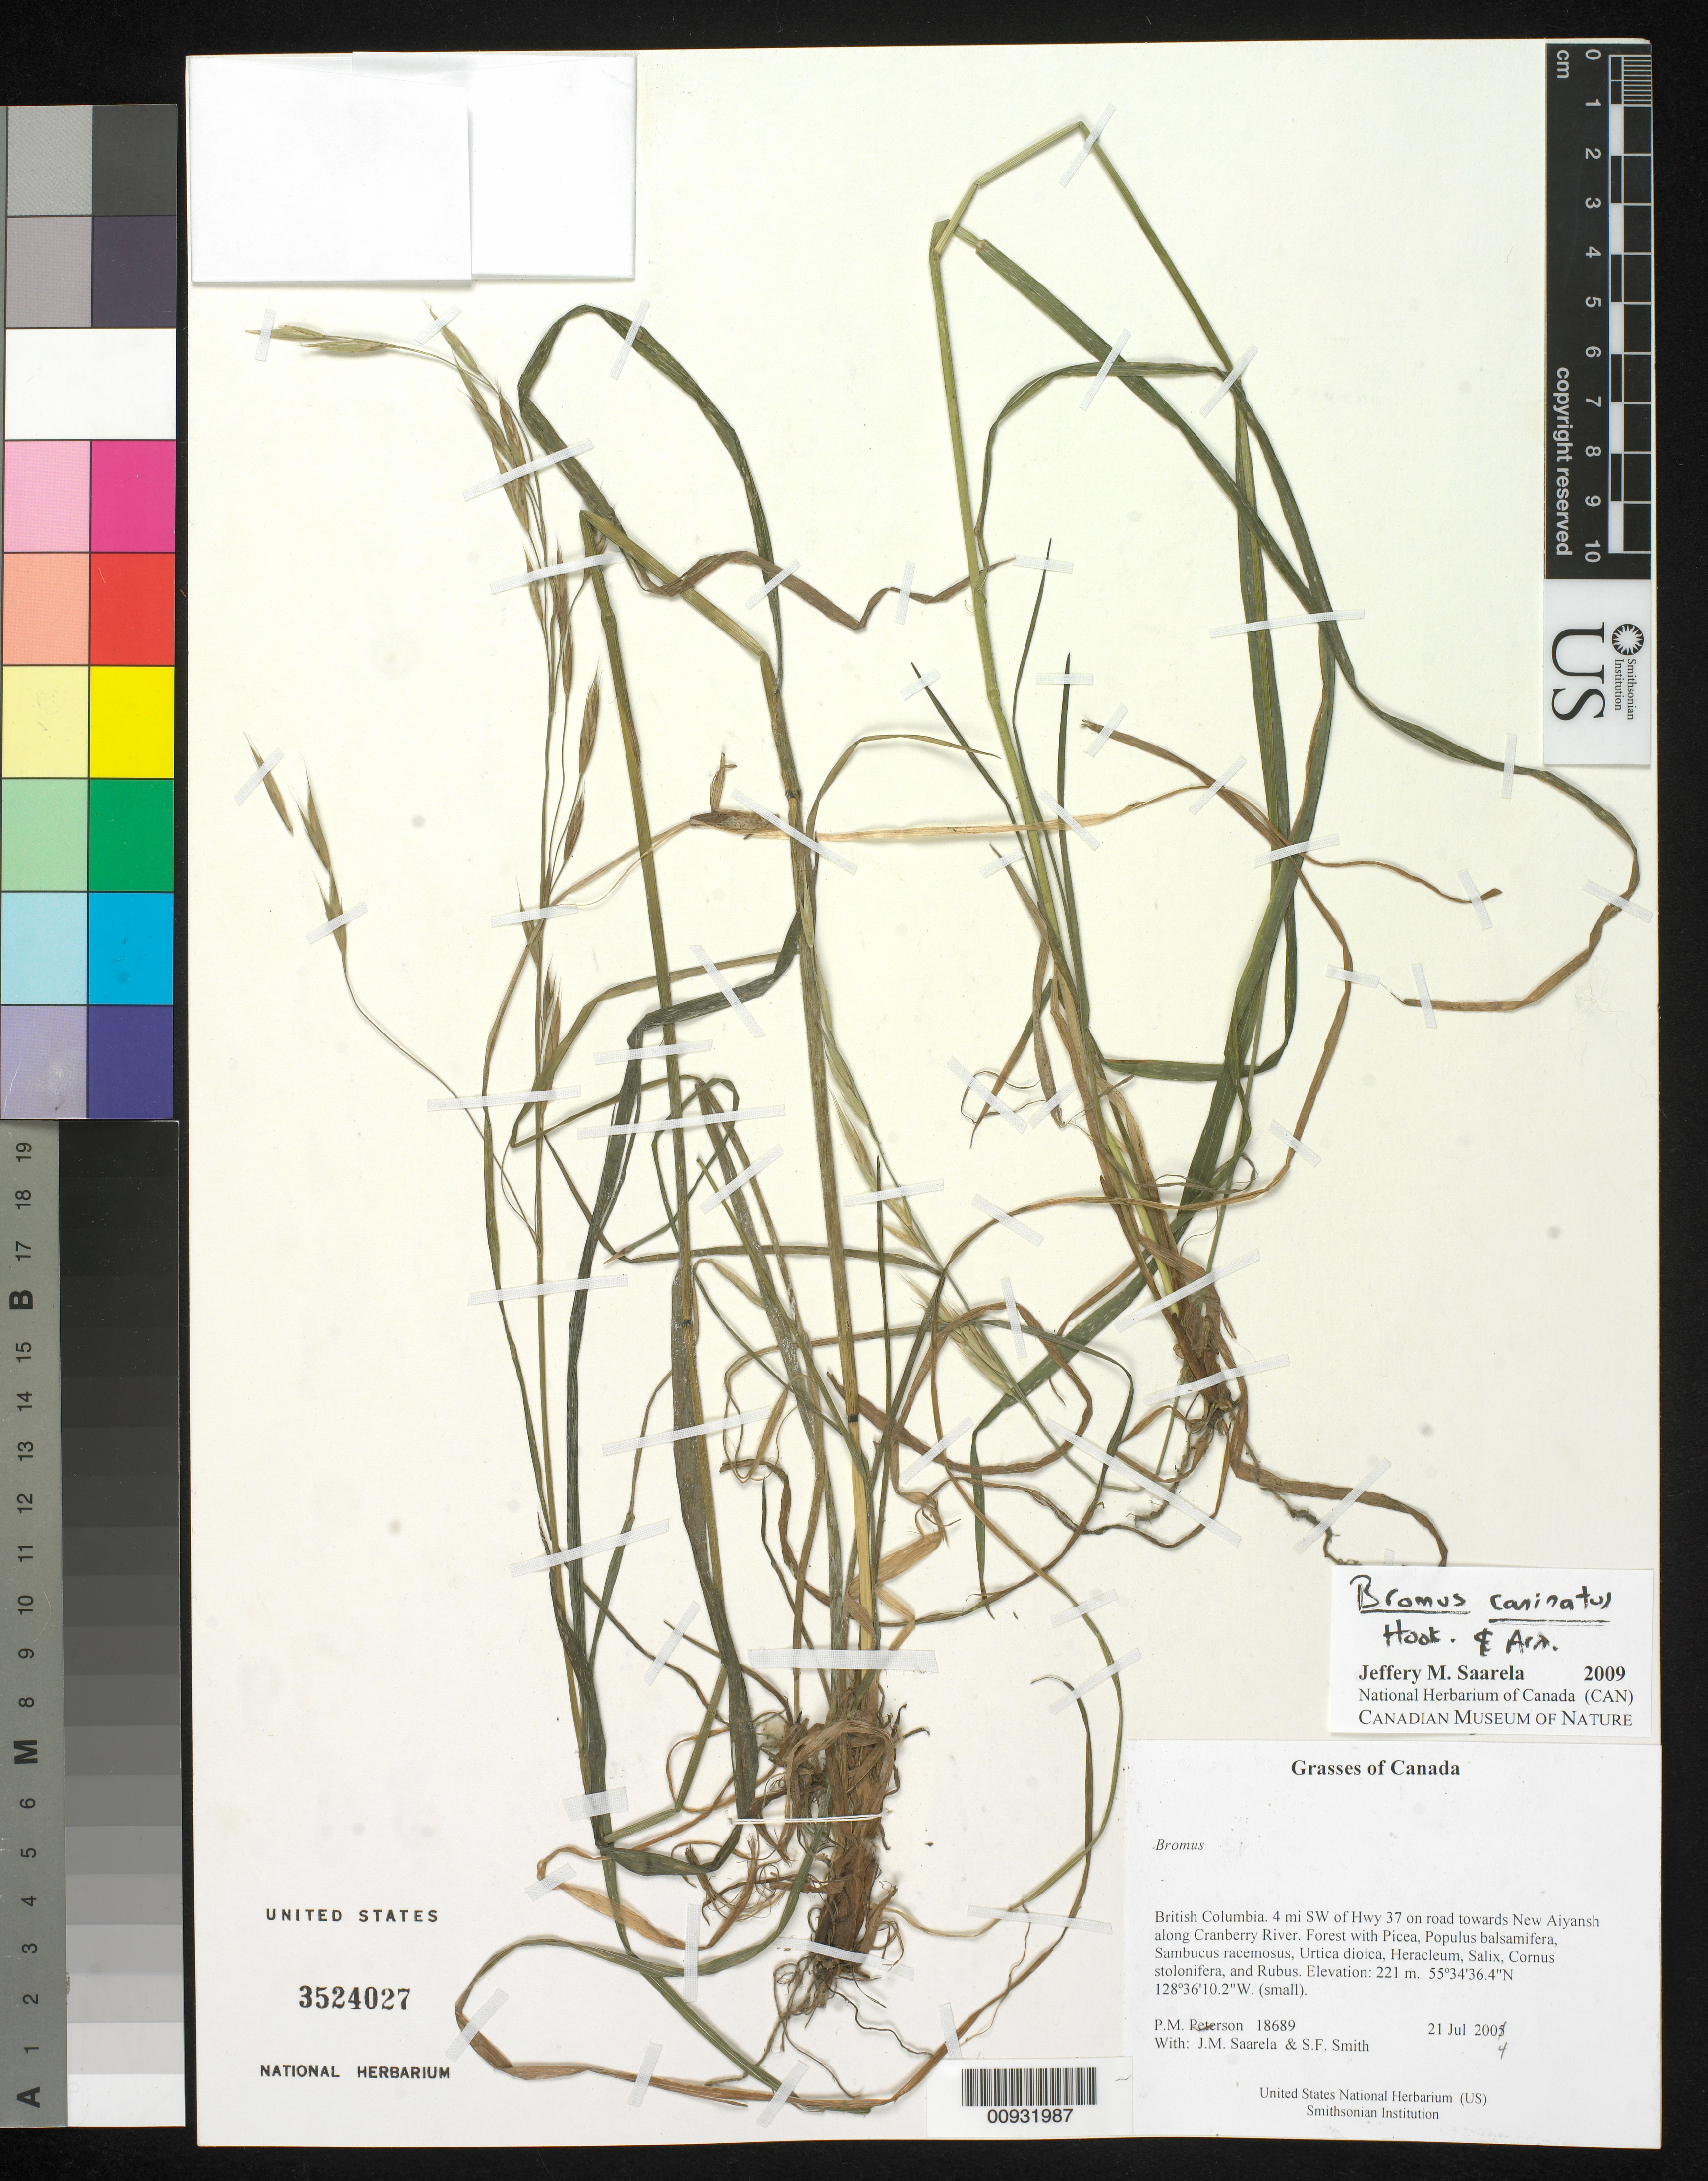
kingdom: Plantae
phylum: Tracheophyta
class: Liliopsida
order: Poales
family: Poaceae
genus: Bromus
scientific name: Bromus carinatus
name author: Hook. & Arn.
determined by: Saarela, J. M., (CAN), Canadian Museum of Nature (CANADA)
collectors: P. M. Peterson, J. Saarela & S.F. Smith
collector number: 18689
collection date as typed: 21 Jul 2004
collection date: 2004-07-21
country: Canada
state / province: British Columbia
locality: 4 mi SW of Hwy 37 on road towards New Aiyansh along Cranberry River. Forest with Picea, Populus balsamifera, Sambucus racemosus, Urtica dioica, Heracleum, Salix, Cornus stolonifera, and Rubus.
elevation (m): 221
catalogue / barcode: US 3524027